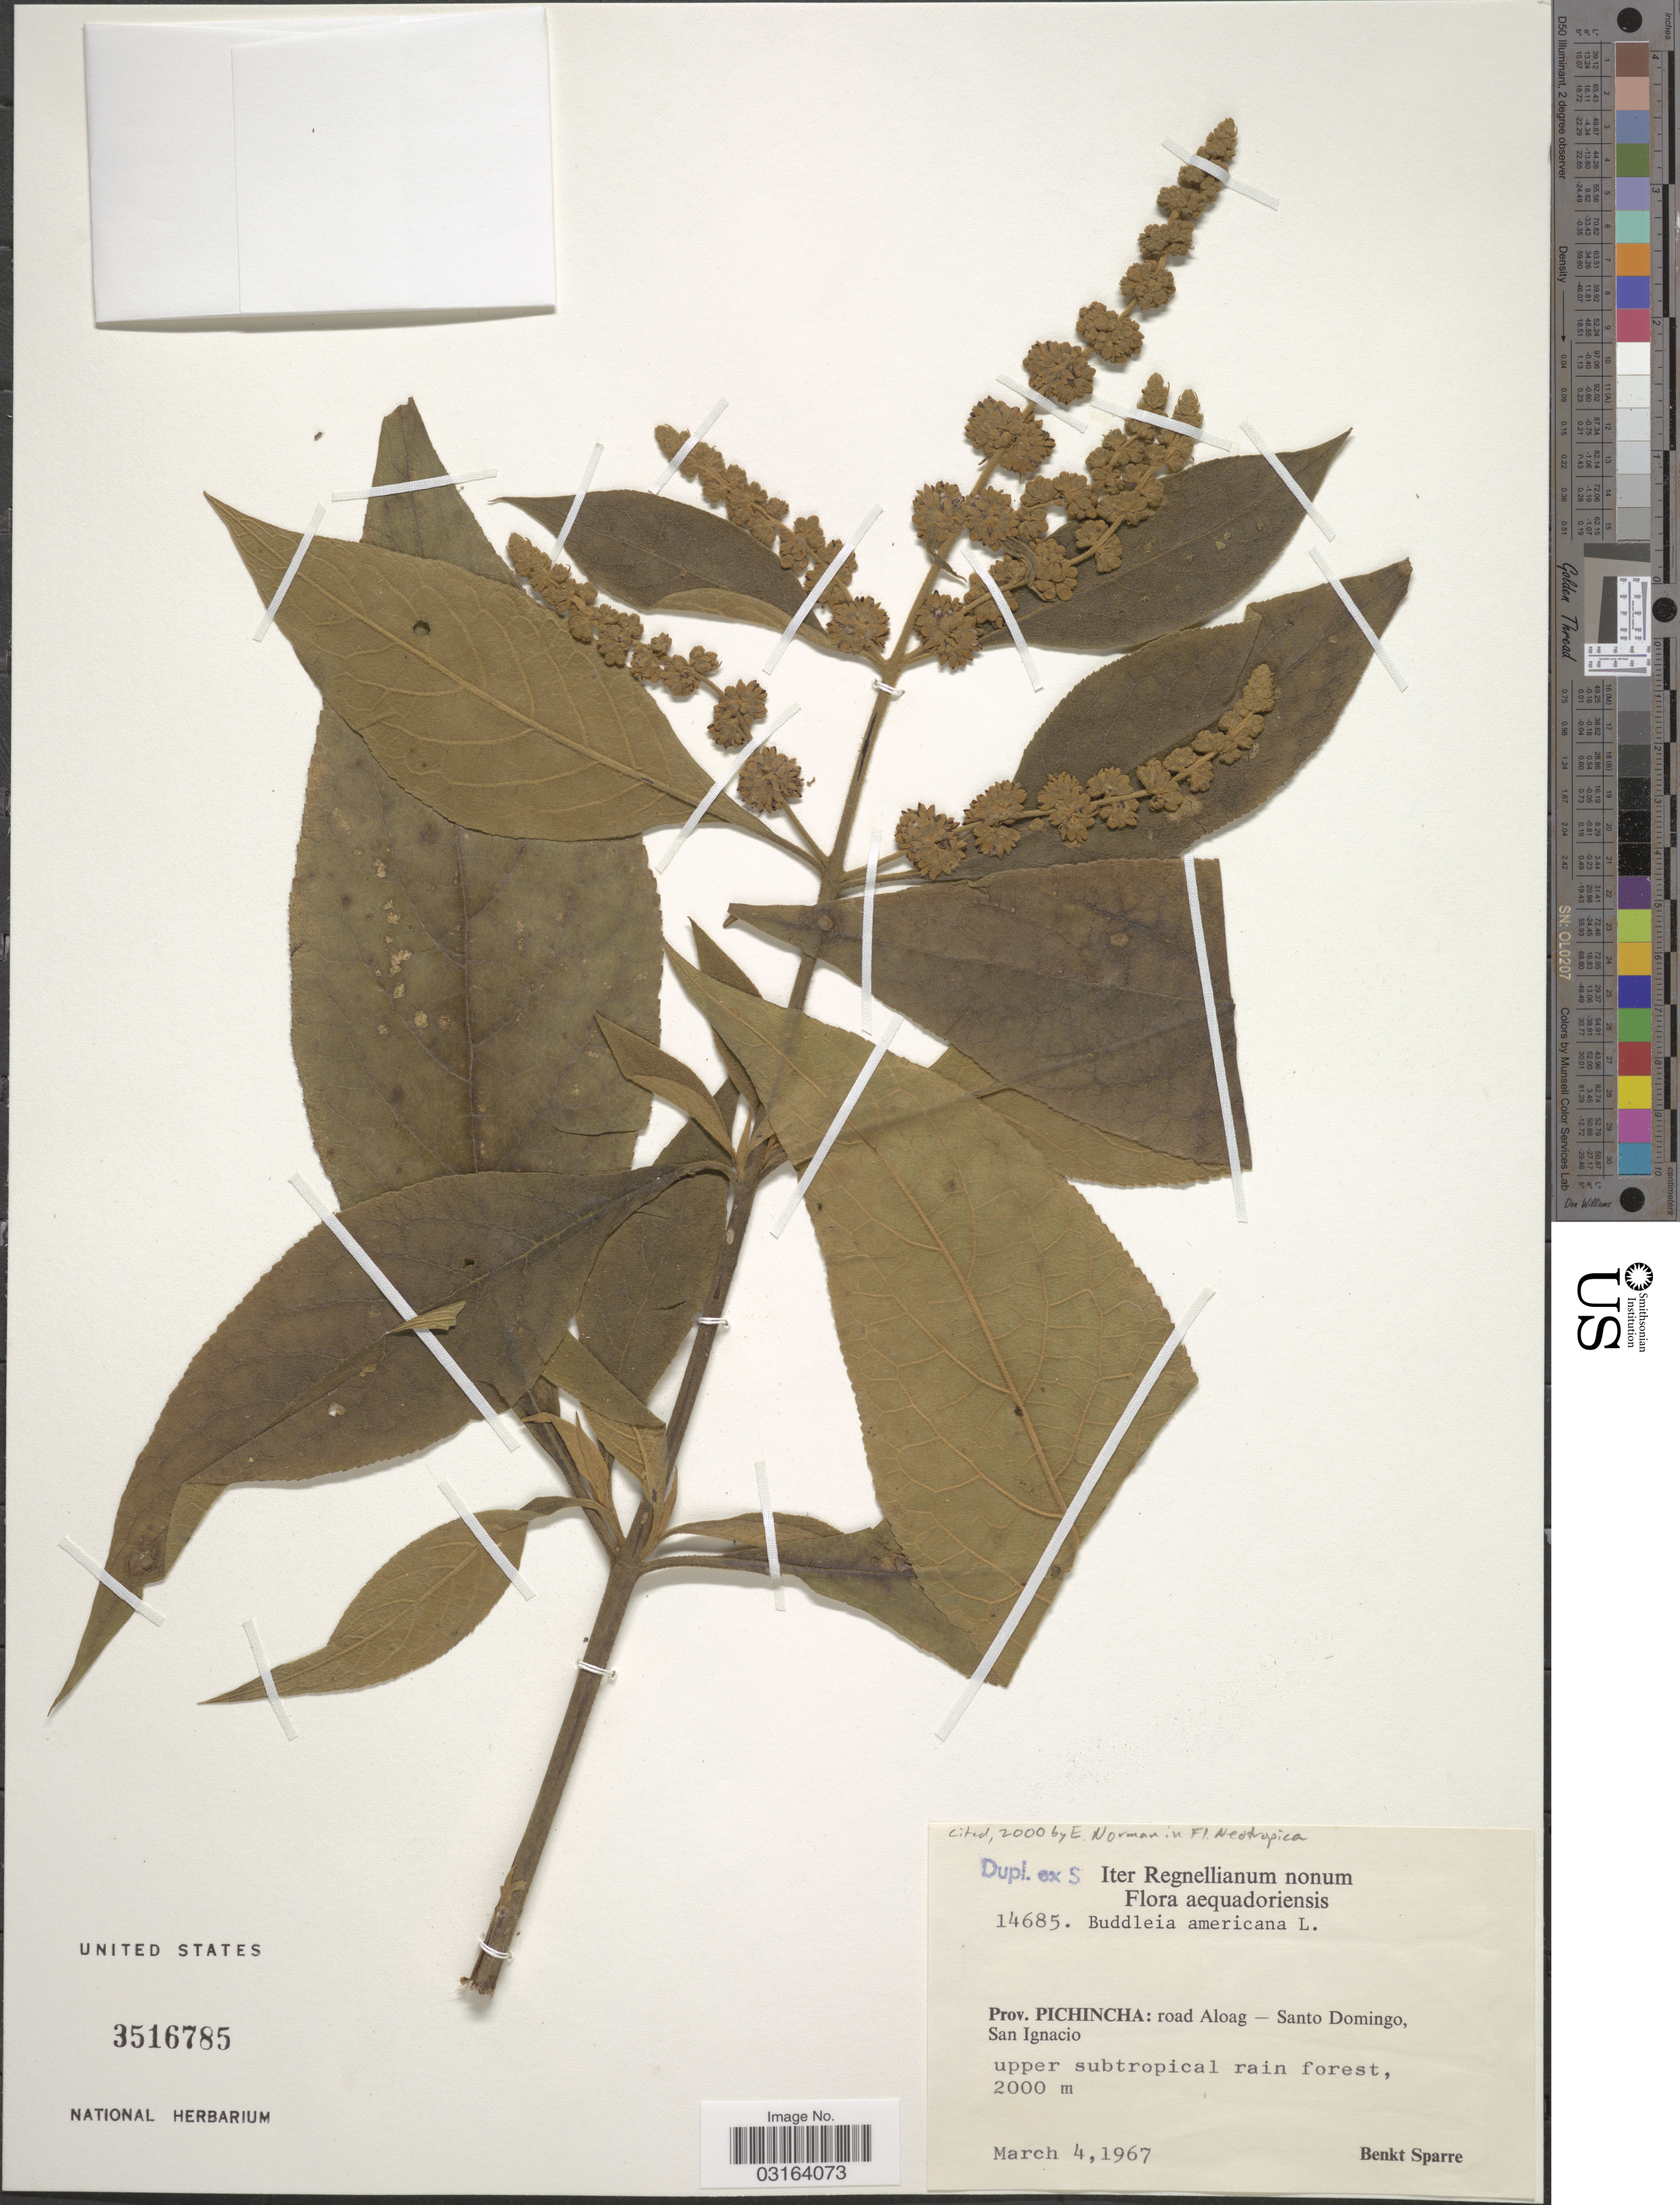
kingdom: Plantae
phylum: Tracheophyta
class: Magnoliopsida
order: Lamiales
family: Scrophulariaceae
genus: Buddleja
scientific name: Buddleja americana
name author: L.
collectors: B. Sparre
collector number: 14685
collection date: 1967-03-04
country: Ecuador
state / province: Pichincha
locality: Prov. Pichincha: road Aloag - Santo Domingo, San Ignacio.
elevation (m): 2000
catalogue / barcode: US 3516785